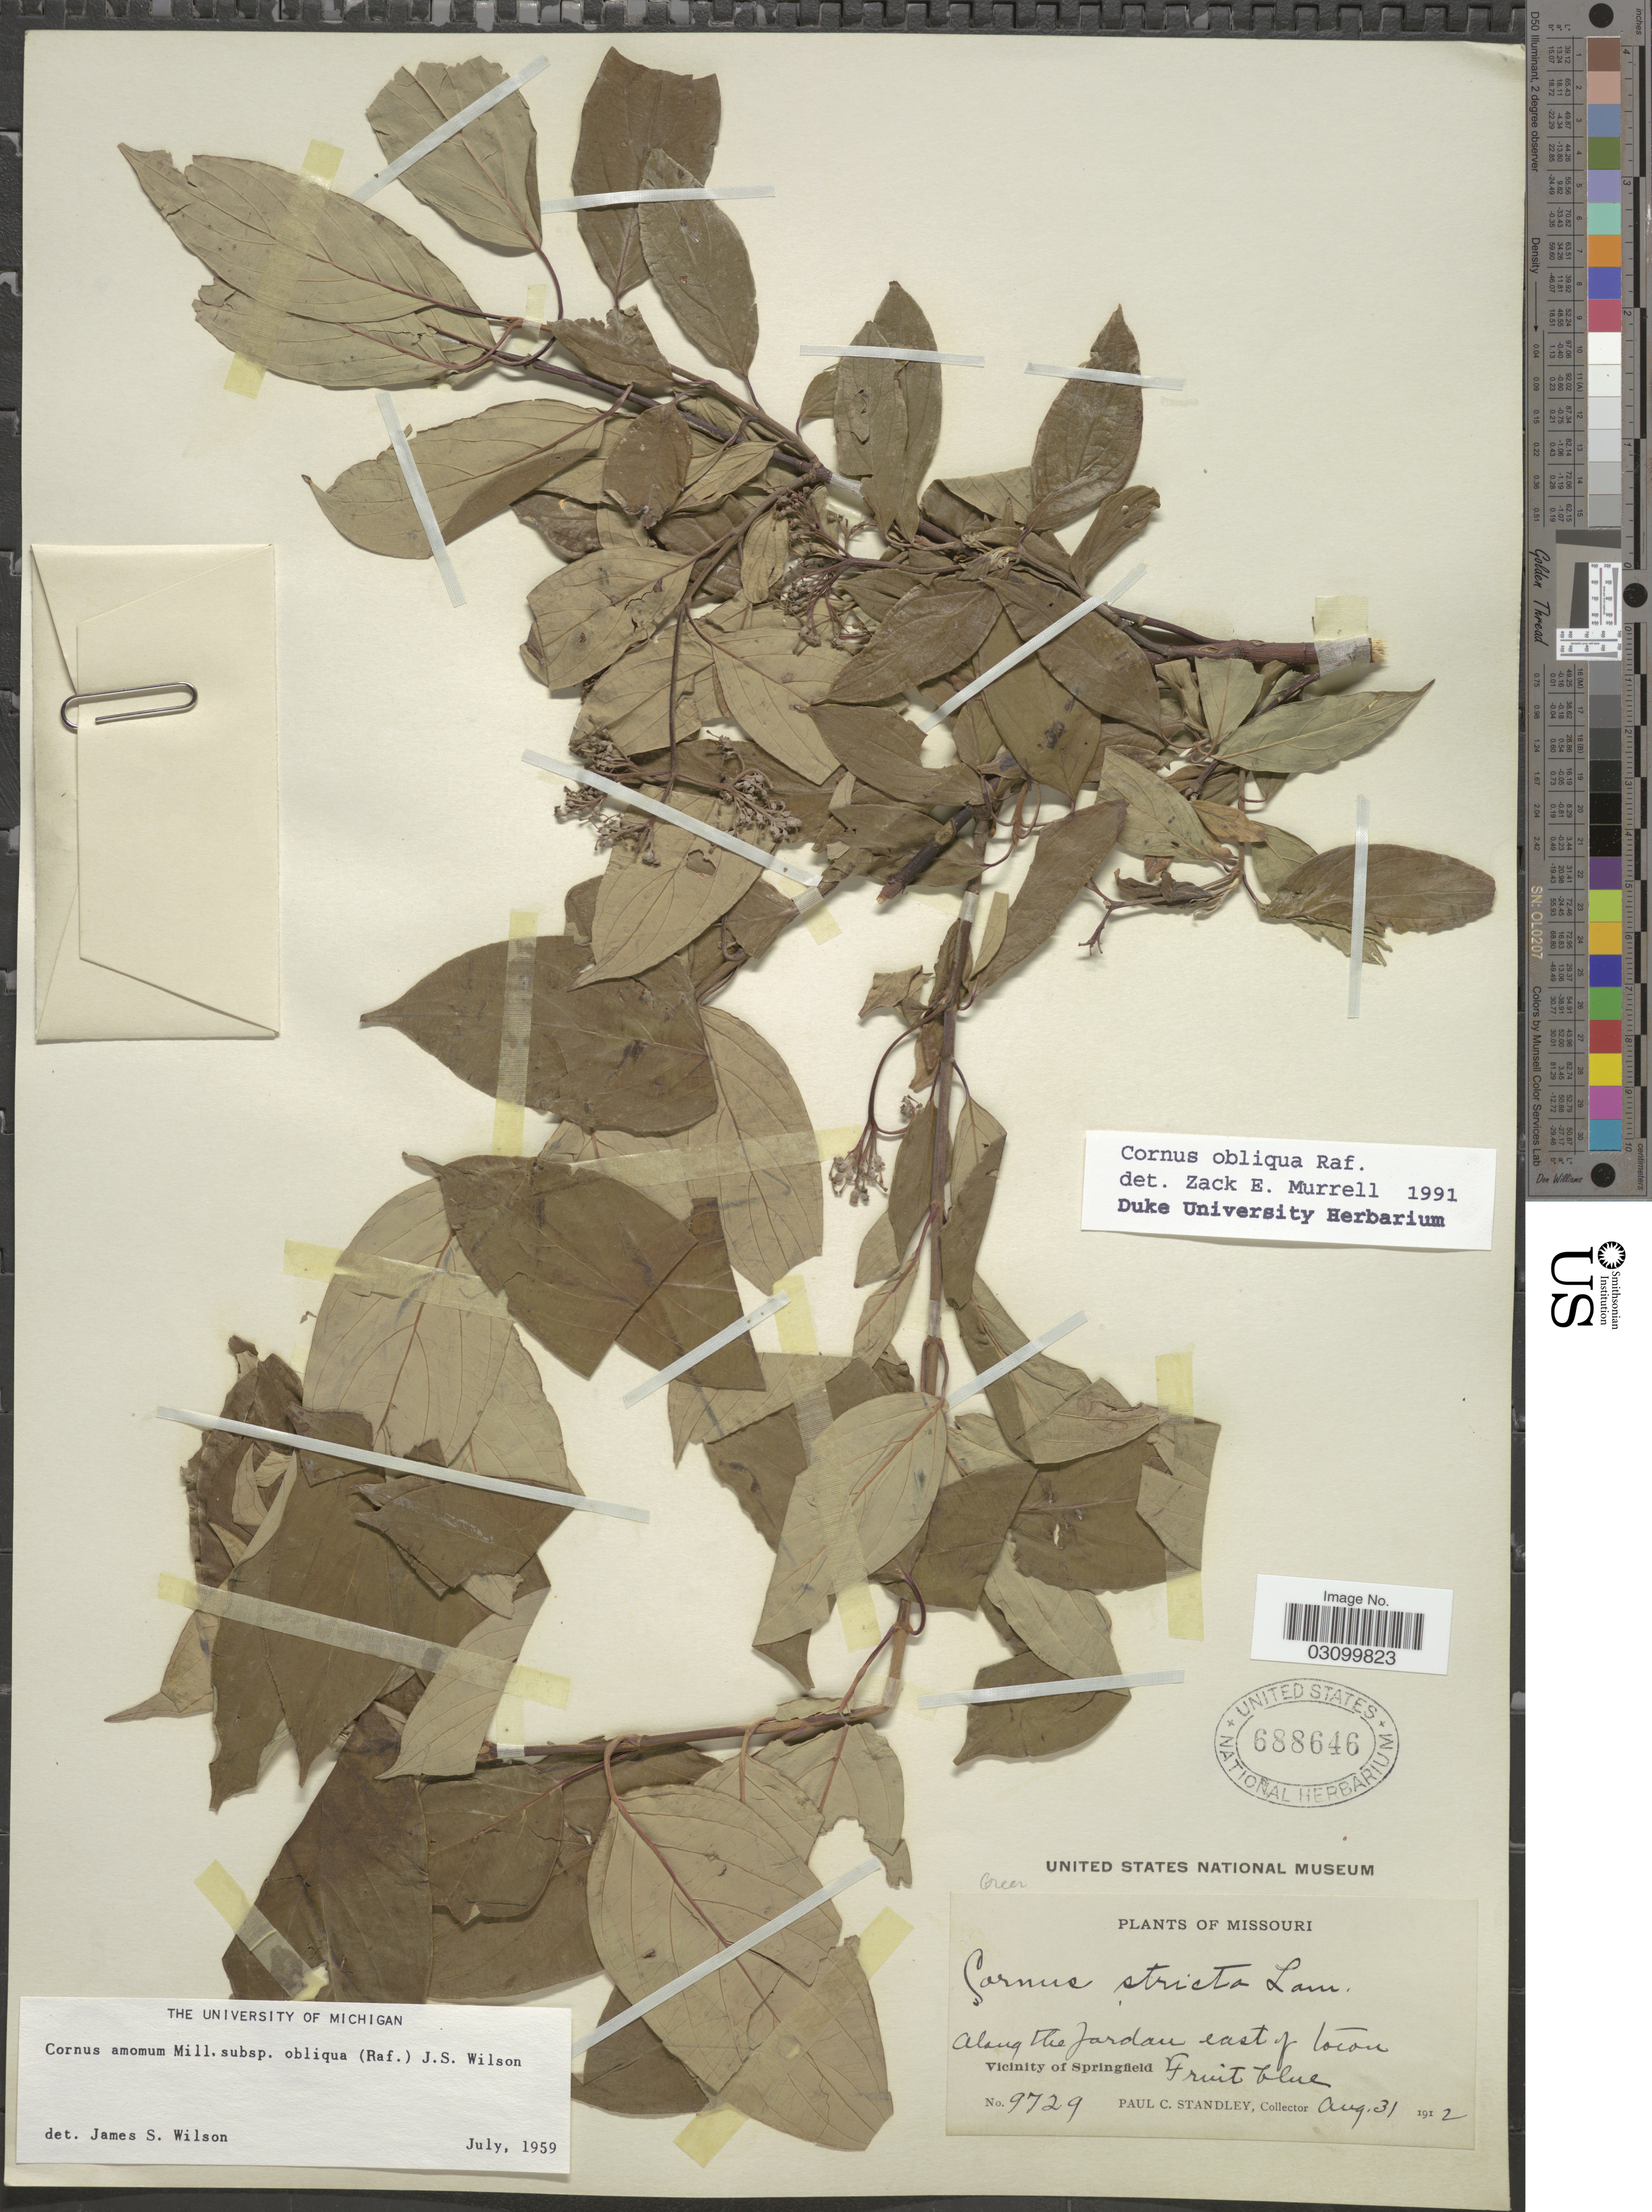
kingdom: Plantae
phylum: Tracheophyta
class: Magnoliopsida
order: Cornales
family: Cornaceae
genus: Cornus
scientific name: Cornus obliqua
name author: Raf.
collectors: P. C. Standley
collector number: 9729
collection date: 1912-08-31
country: United States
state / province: Missouri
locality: Along the Jordan east of town. Vicinity of Springfield. Greer.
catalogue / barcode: US 688646